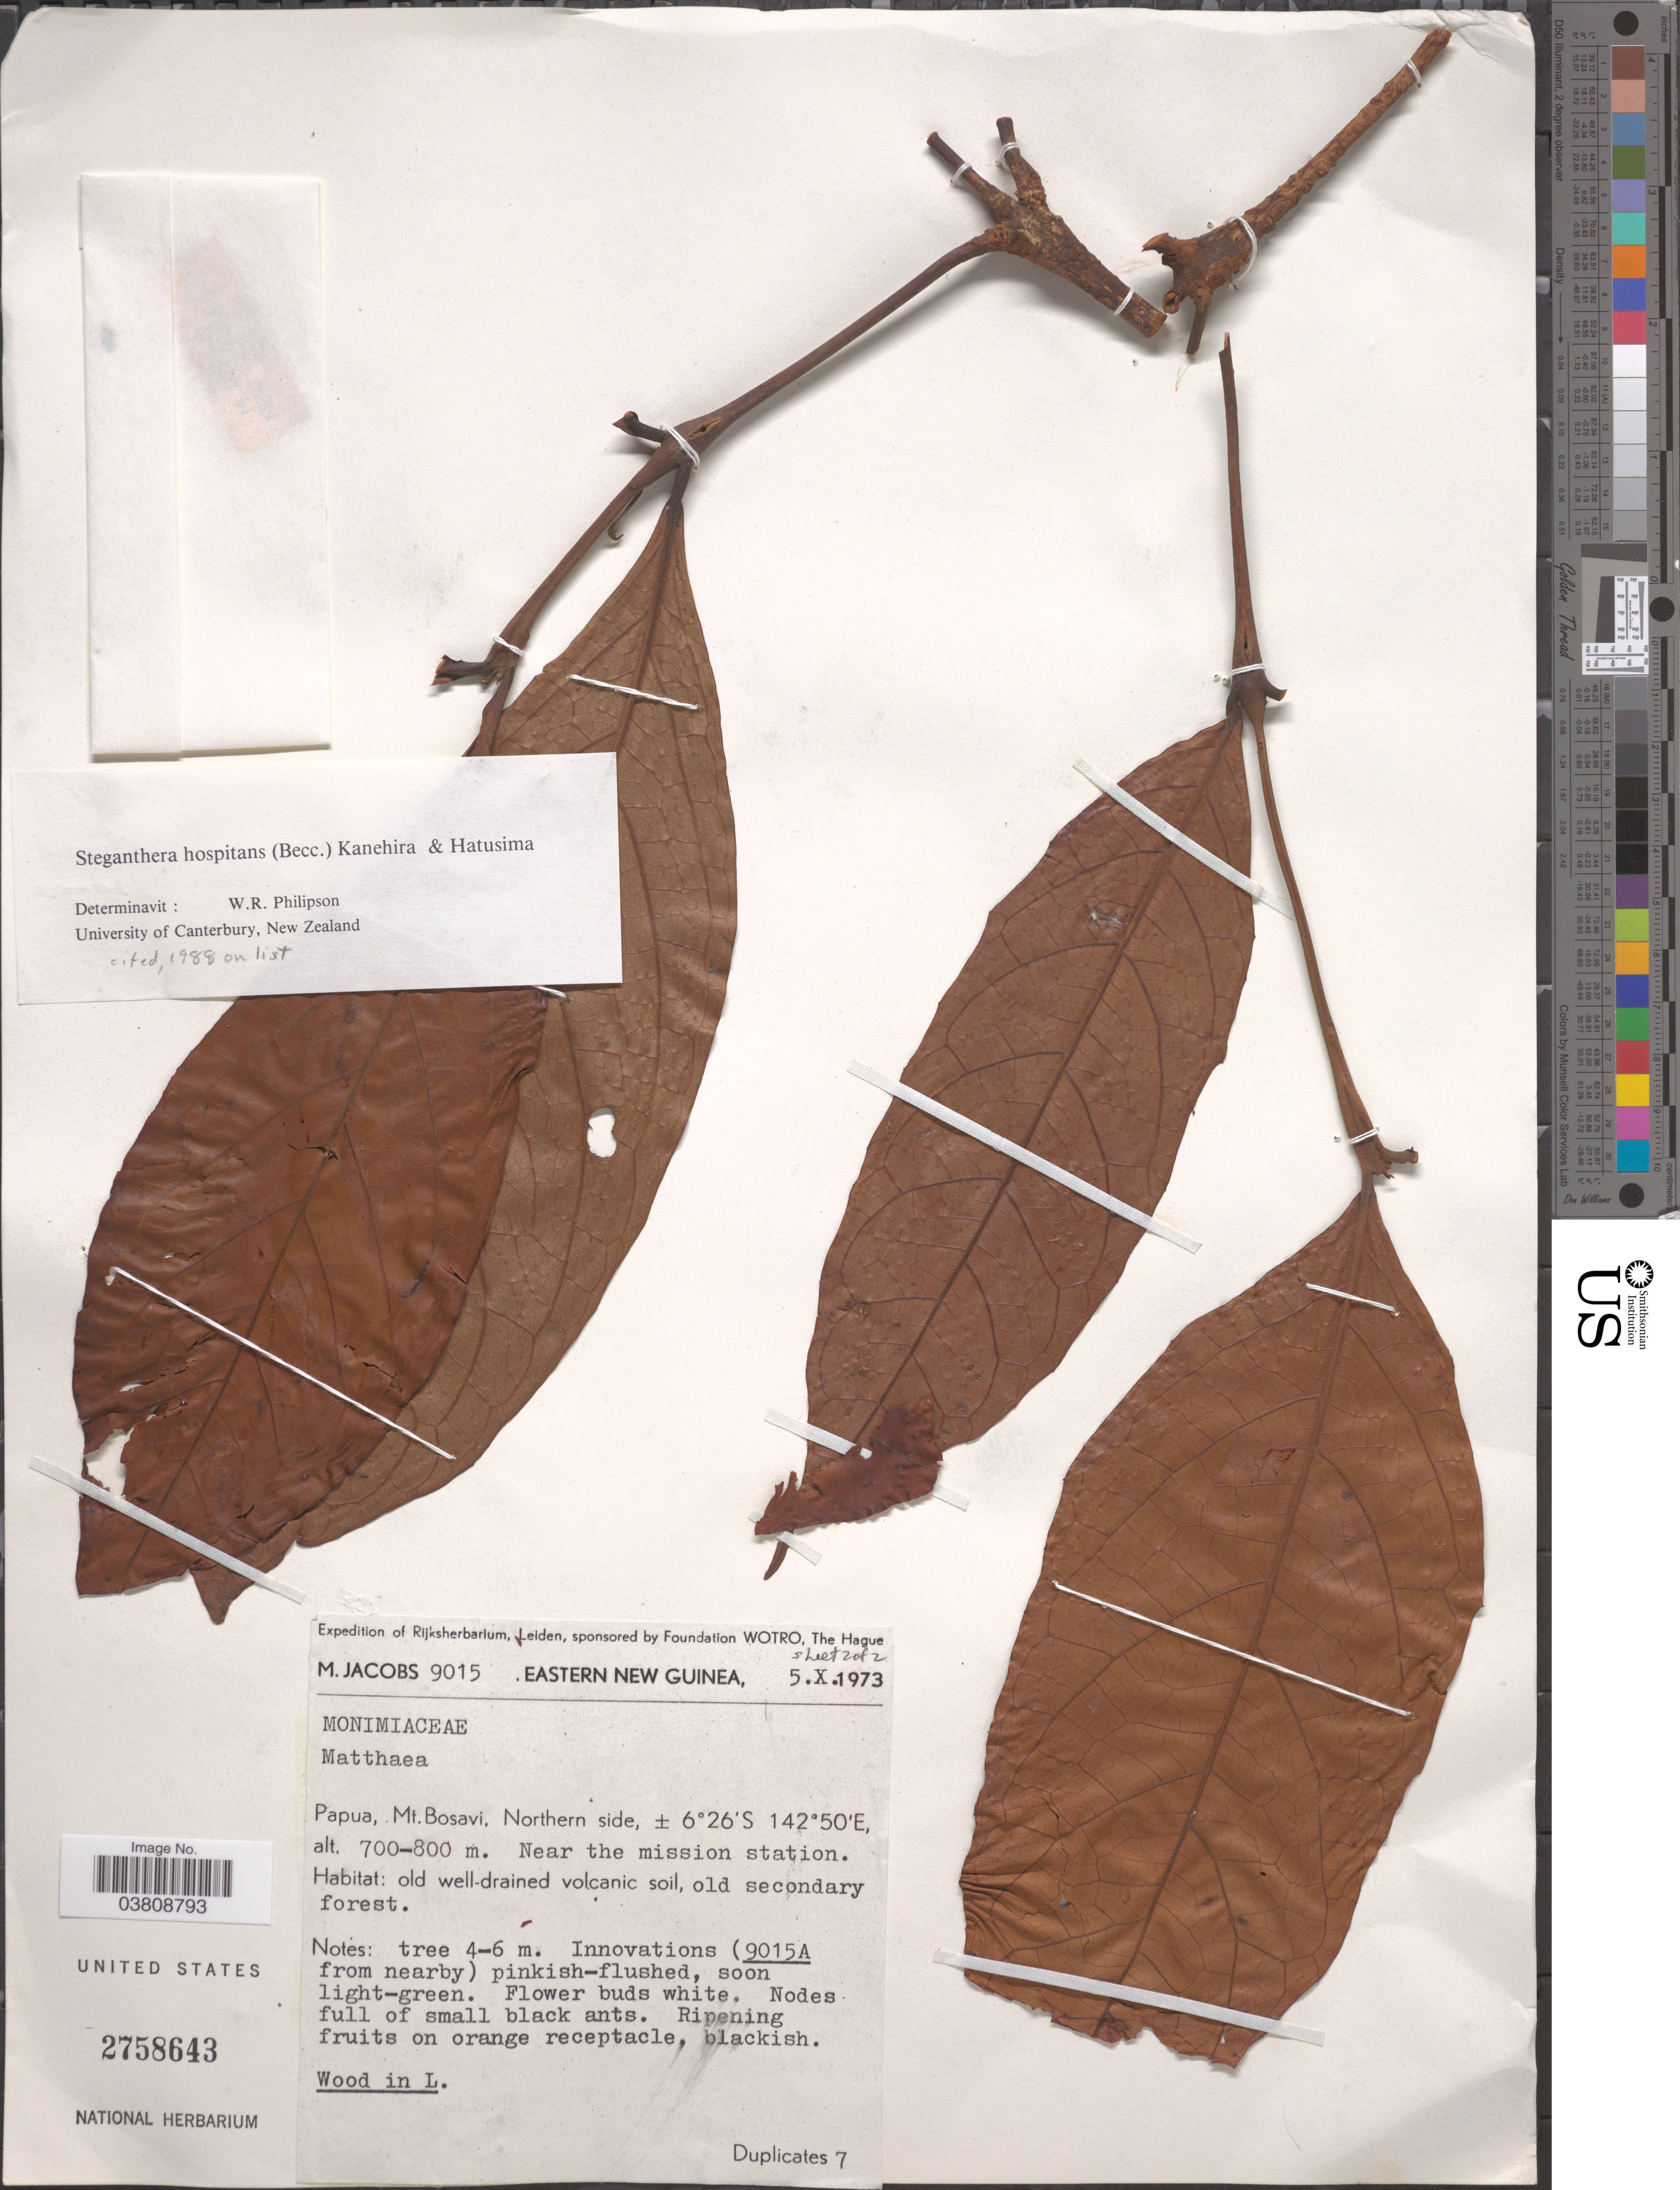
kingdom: Plantae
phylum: Tracheophyta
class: Magnoliopsida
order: Laurales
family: Monimiaceae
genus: Steganthera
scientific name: Steganthera hospitans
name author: (Becc.) Kaneh. & Hatus.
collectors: M. Jacobs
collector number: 9015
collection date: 1973-10-05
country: Papua New Guinea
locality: Eastern New Guinea. Papua, Mt. Bosavi, Northern side.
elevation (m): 700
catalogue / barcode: US 2758643